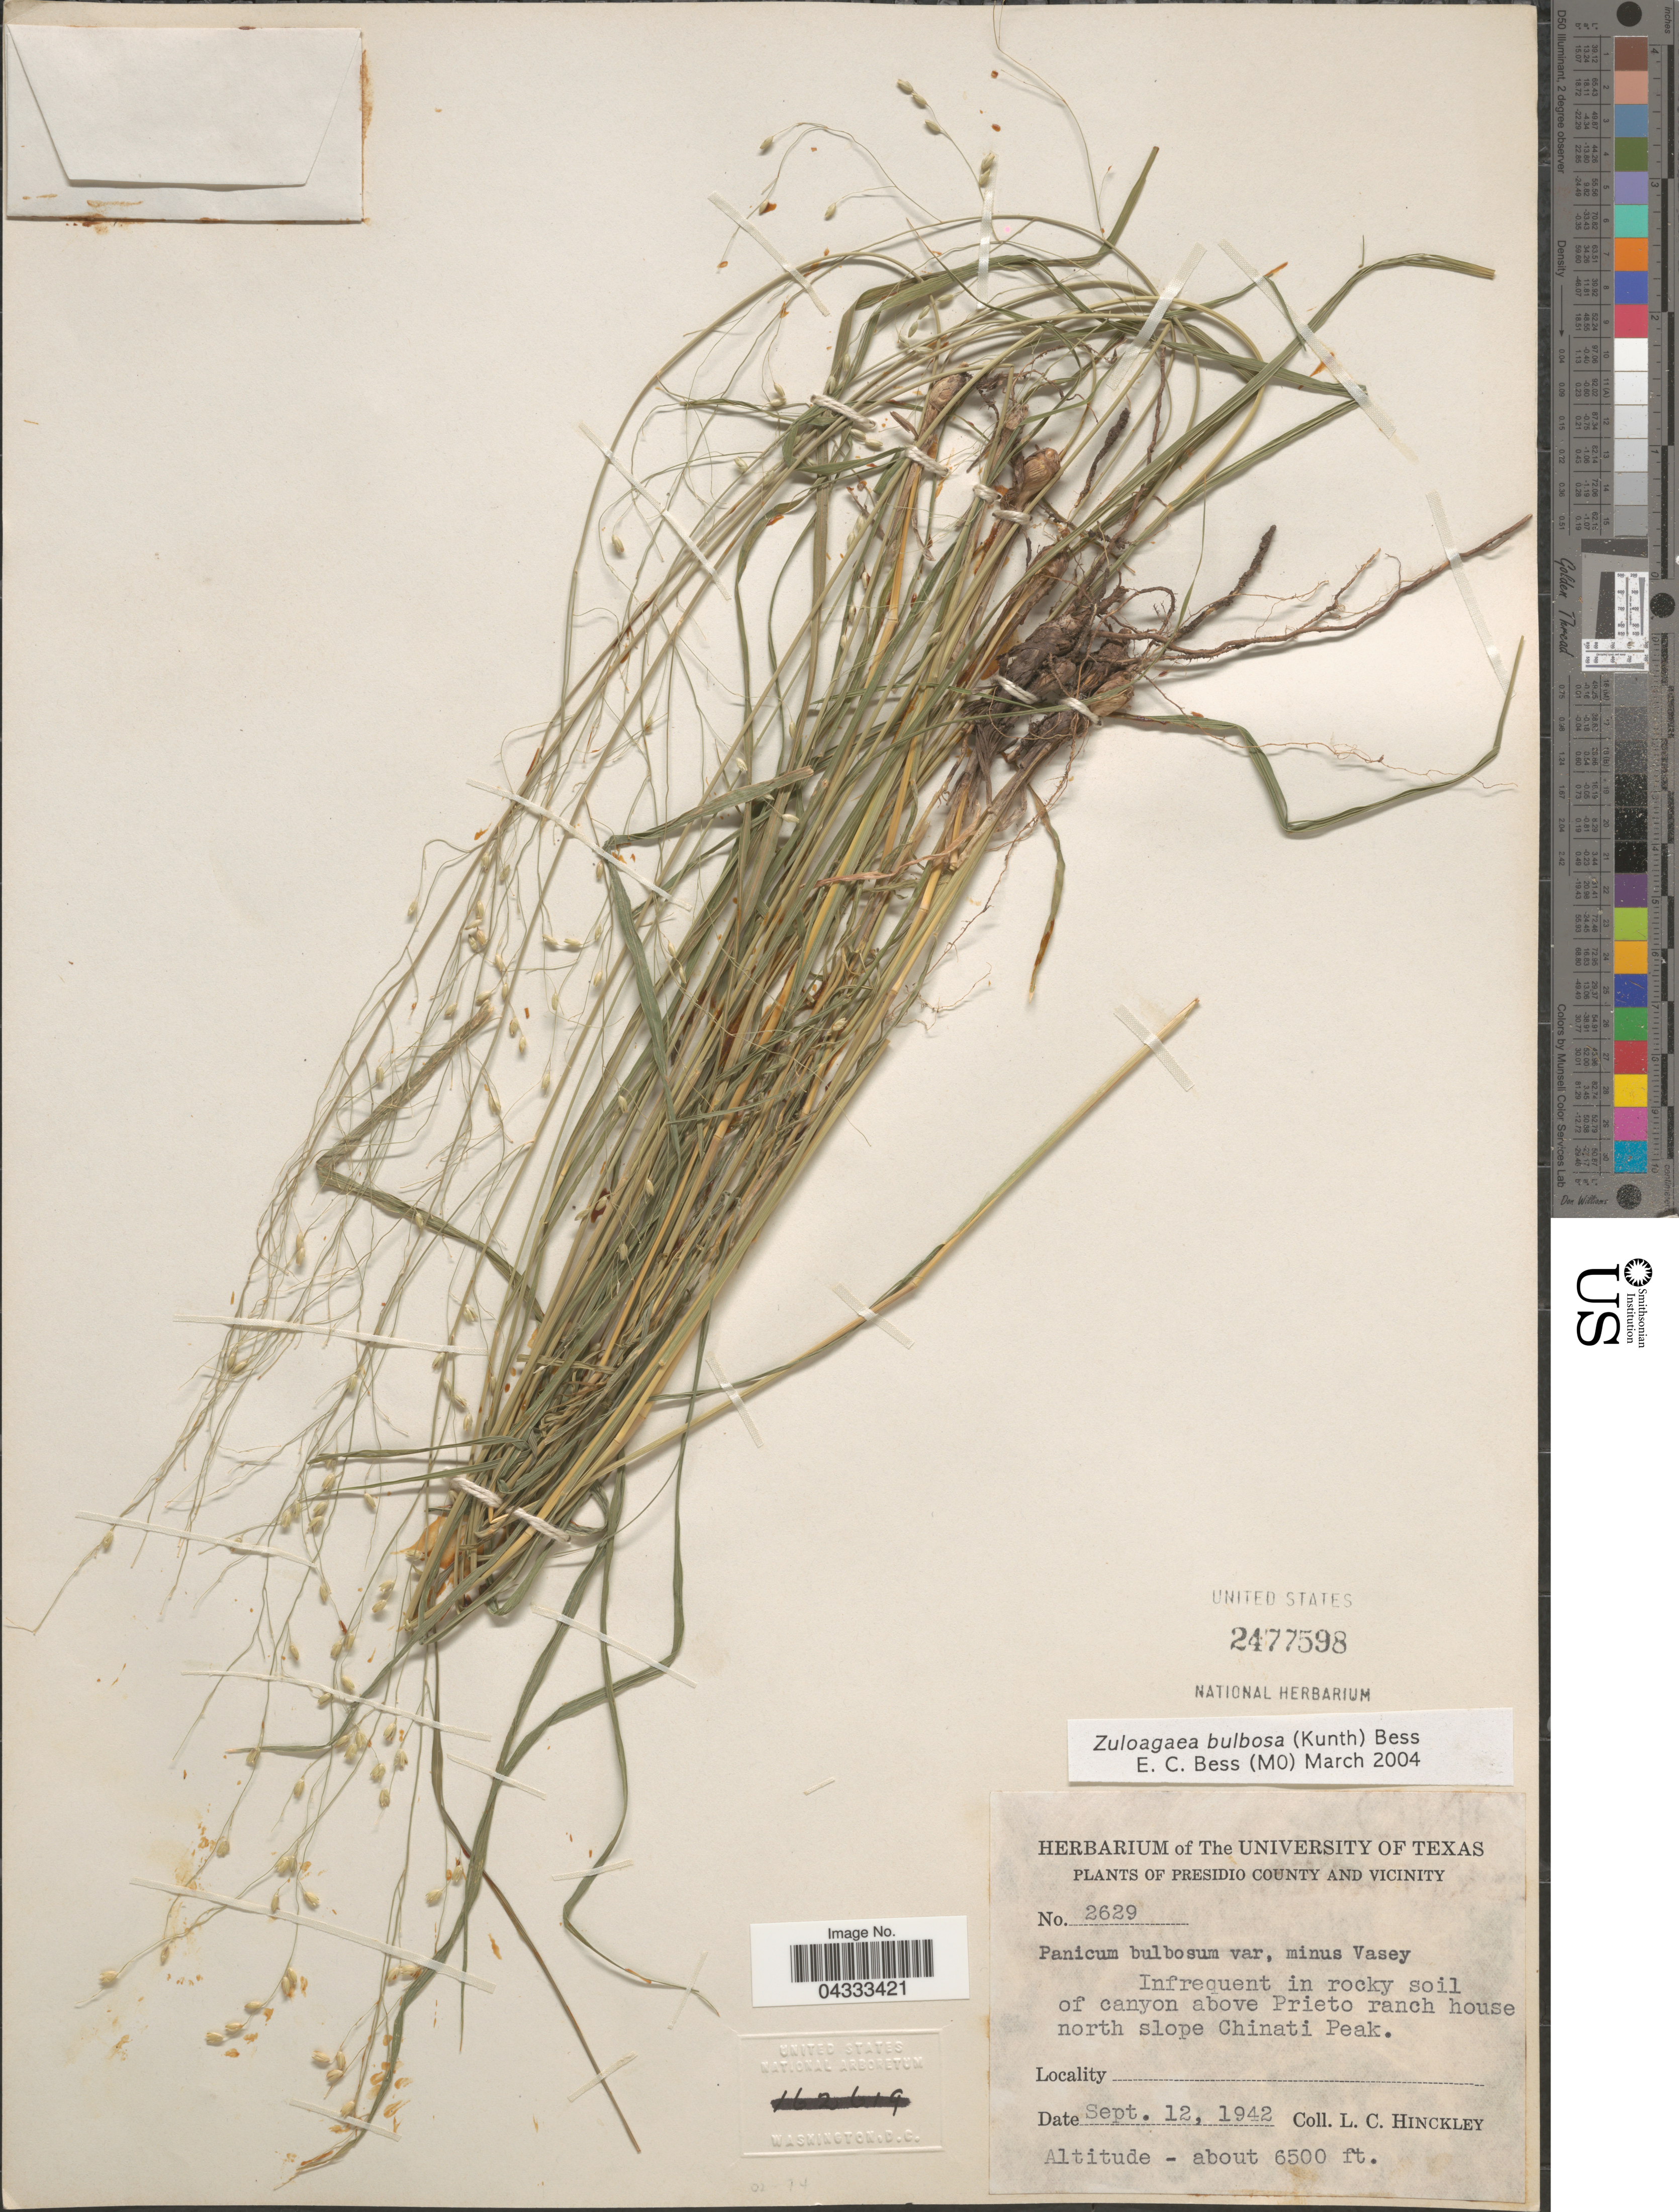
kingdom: Plantae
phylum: Tracheophyta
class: Liliopsida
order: Poales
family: Poaceae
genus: Zuloagaea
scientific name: Zuloagaea bulbosa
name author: (Kunth) E. Bess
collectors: L. Hinckley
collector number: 2629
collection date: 1942-09-12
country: United States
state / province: Texas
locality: Presidio County and Vicinity. Infrequent in rocky soil of canyon above Prieto ranch house north slope Chinati Peak.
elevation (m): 1981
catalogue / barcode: US 2477598